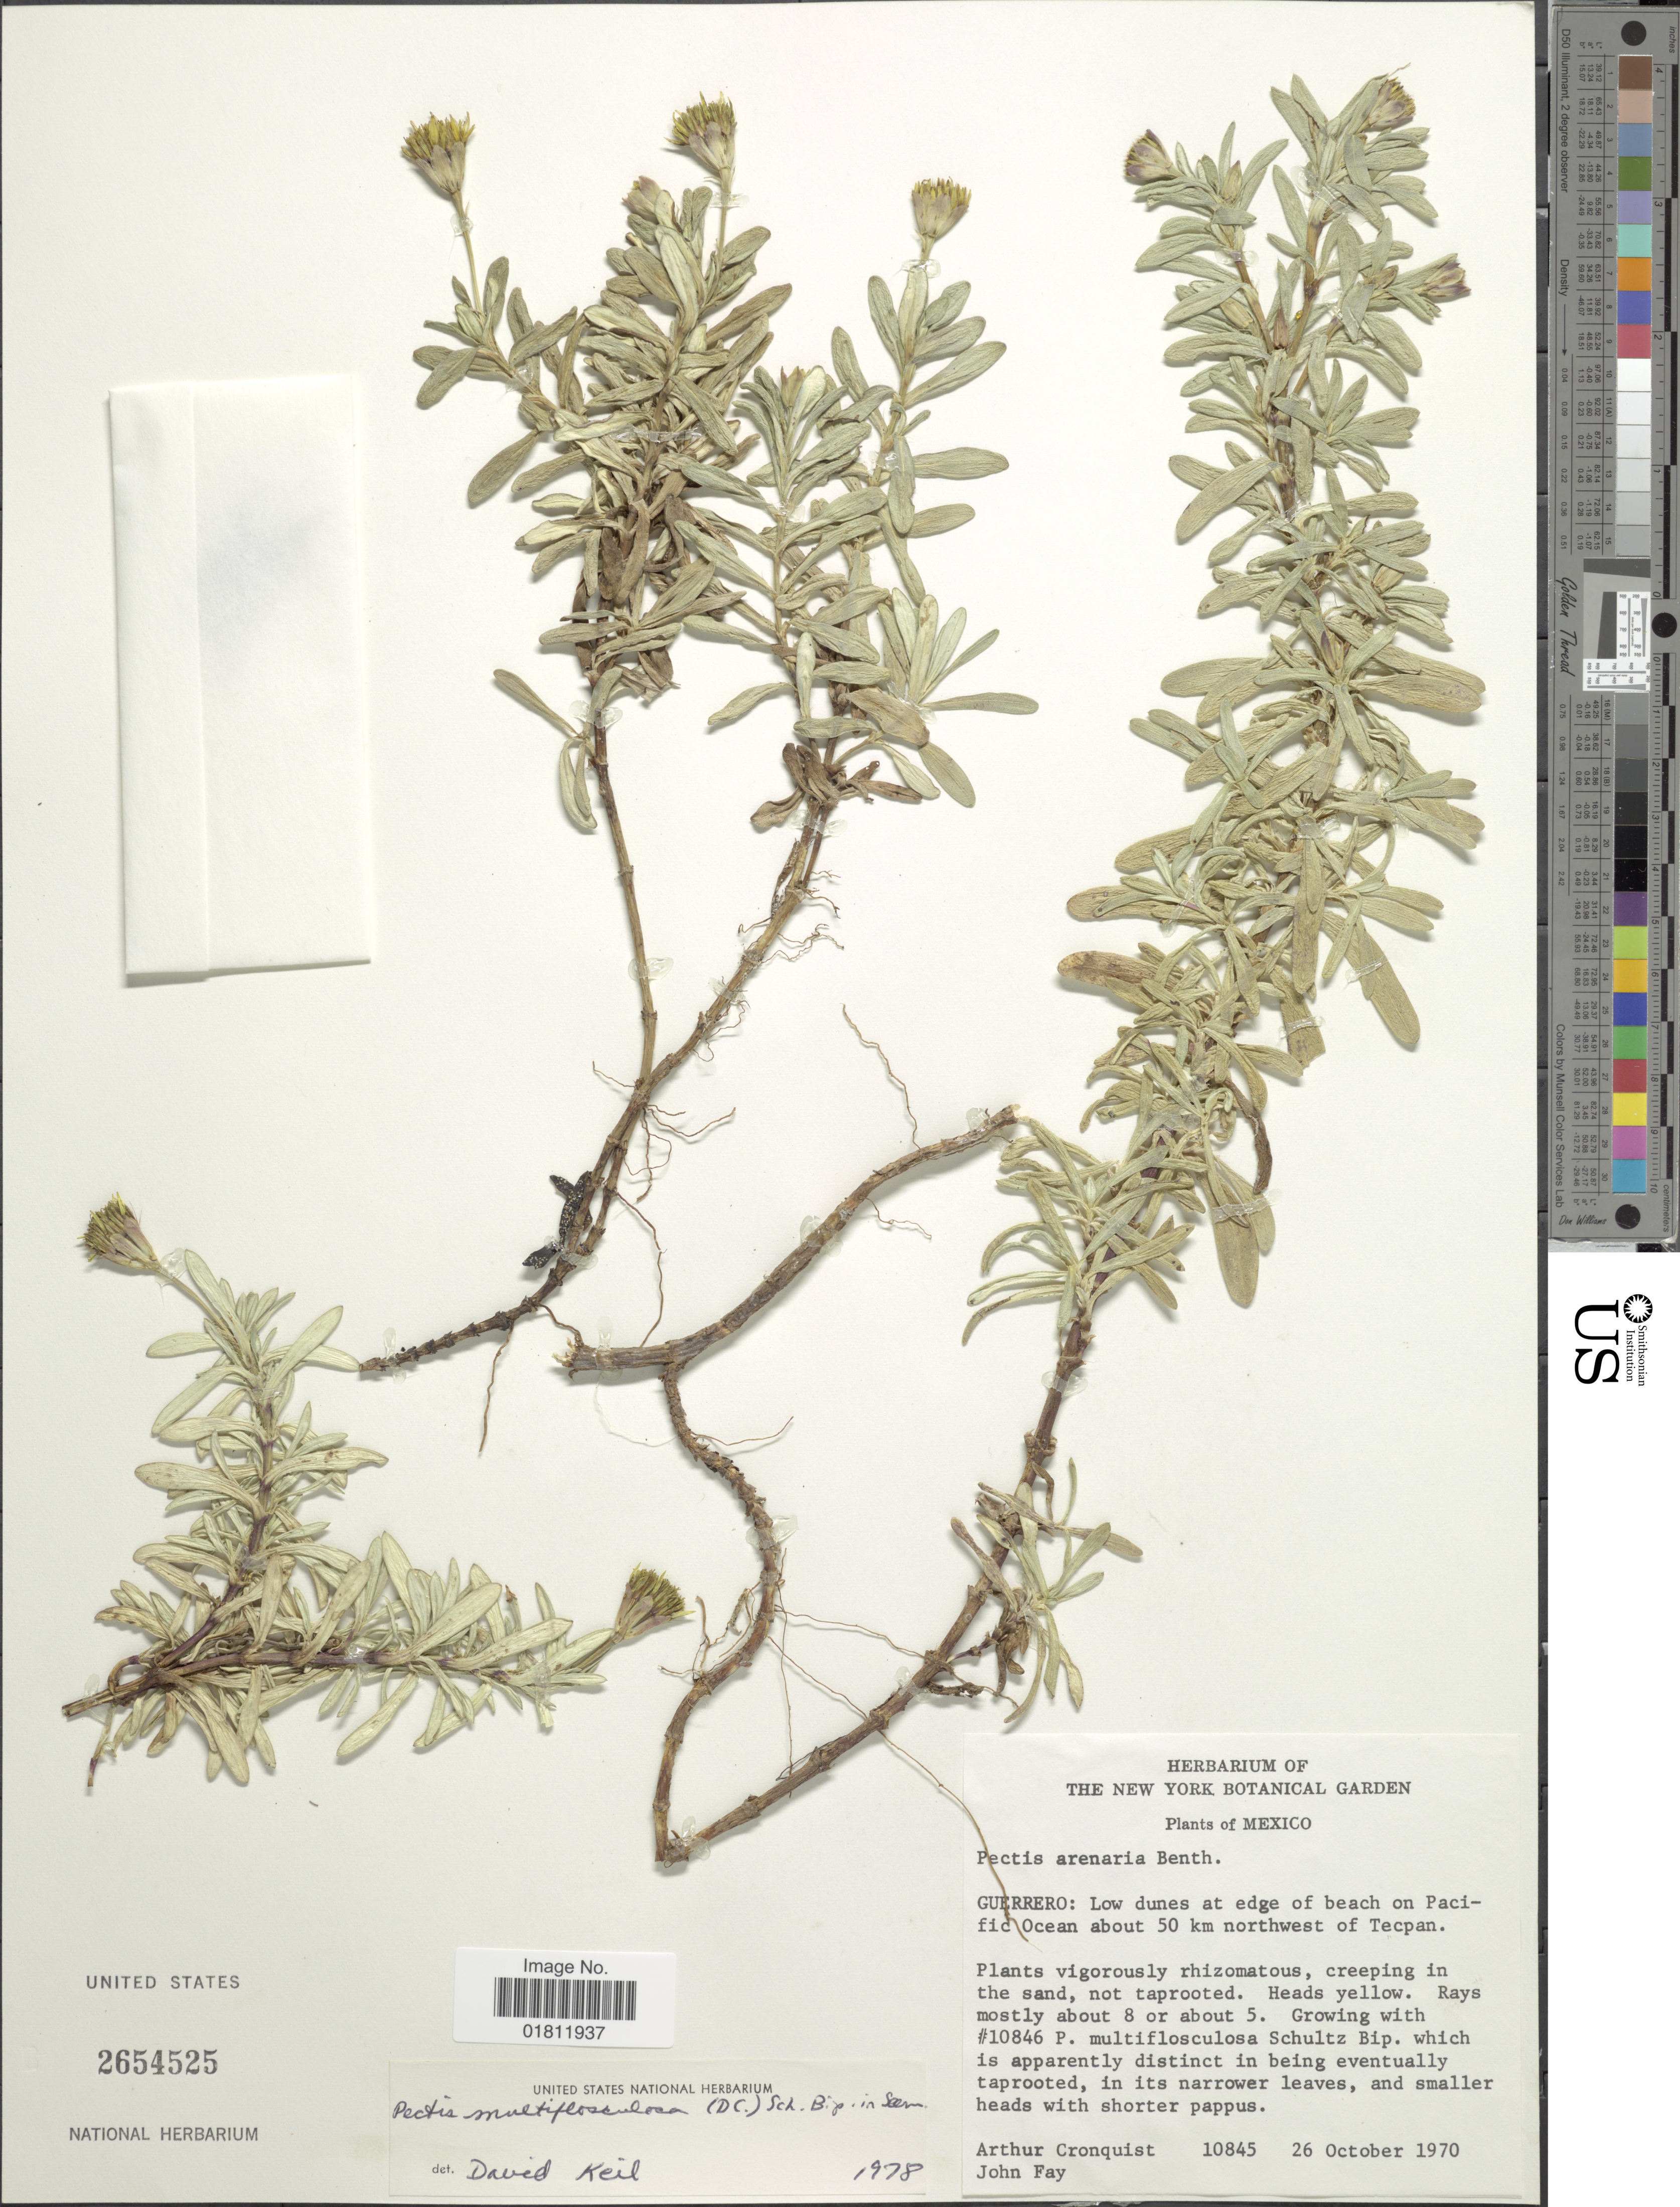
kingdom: Plantae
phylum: Tracheophyta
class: Magnoliopsida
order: Asterales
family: Asteraceae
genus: Pectis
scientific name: Pectis multiflosculosa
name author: (DC.) Sch. Bip.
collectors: A. J. Cronquist & J. M. Fay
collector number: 10845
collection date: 1970-10-26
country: Mexico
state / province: Guerrero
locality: Guerrero: Low dunes at edge of beach on Pacific Ocean about 50 km northwest of Tecpan.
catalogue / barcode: US 2654525